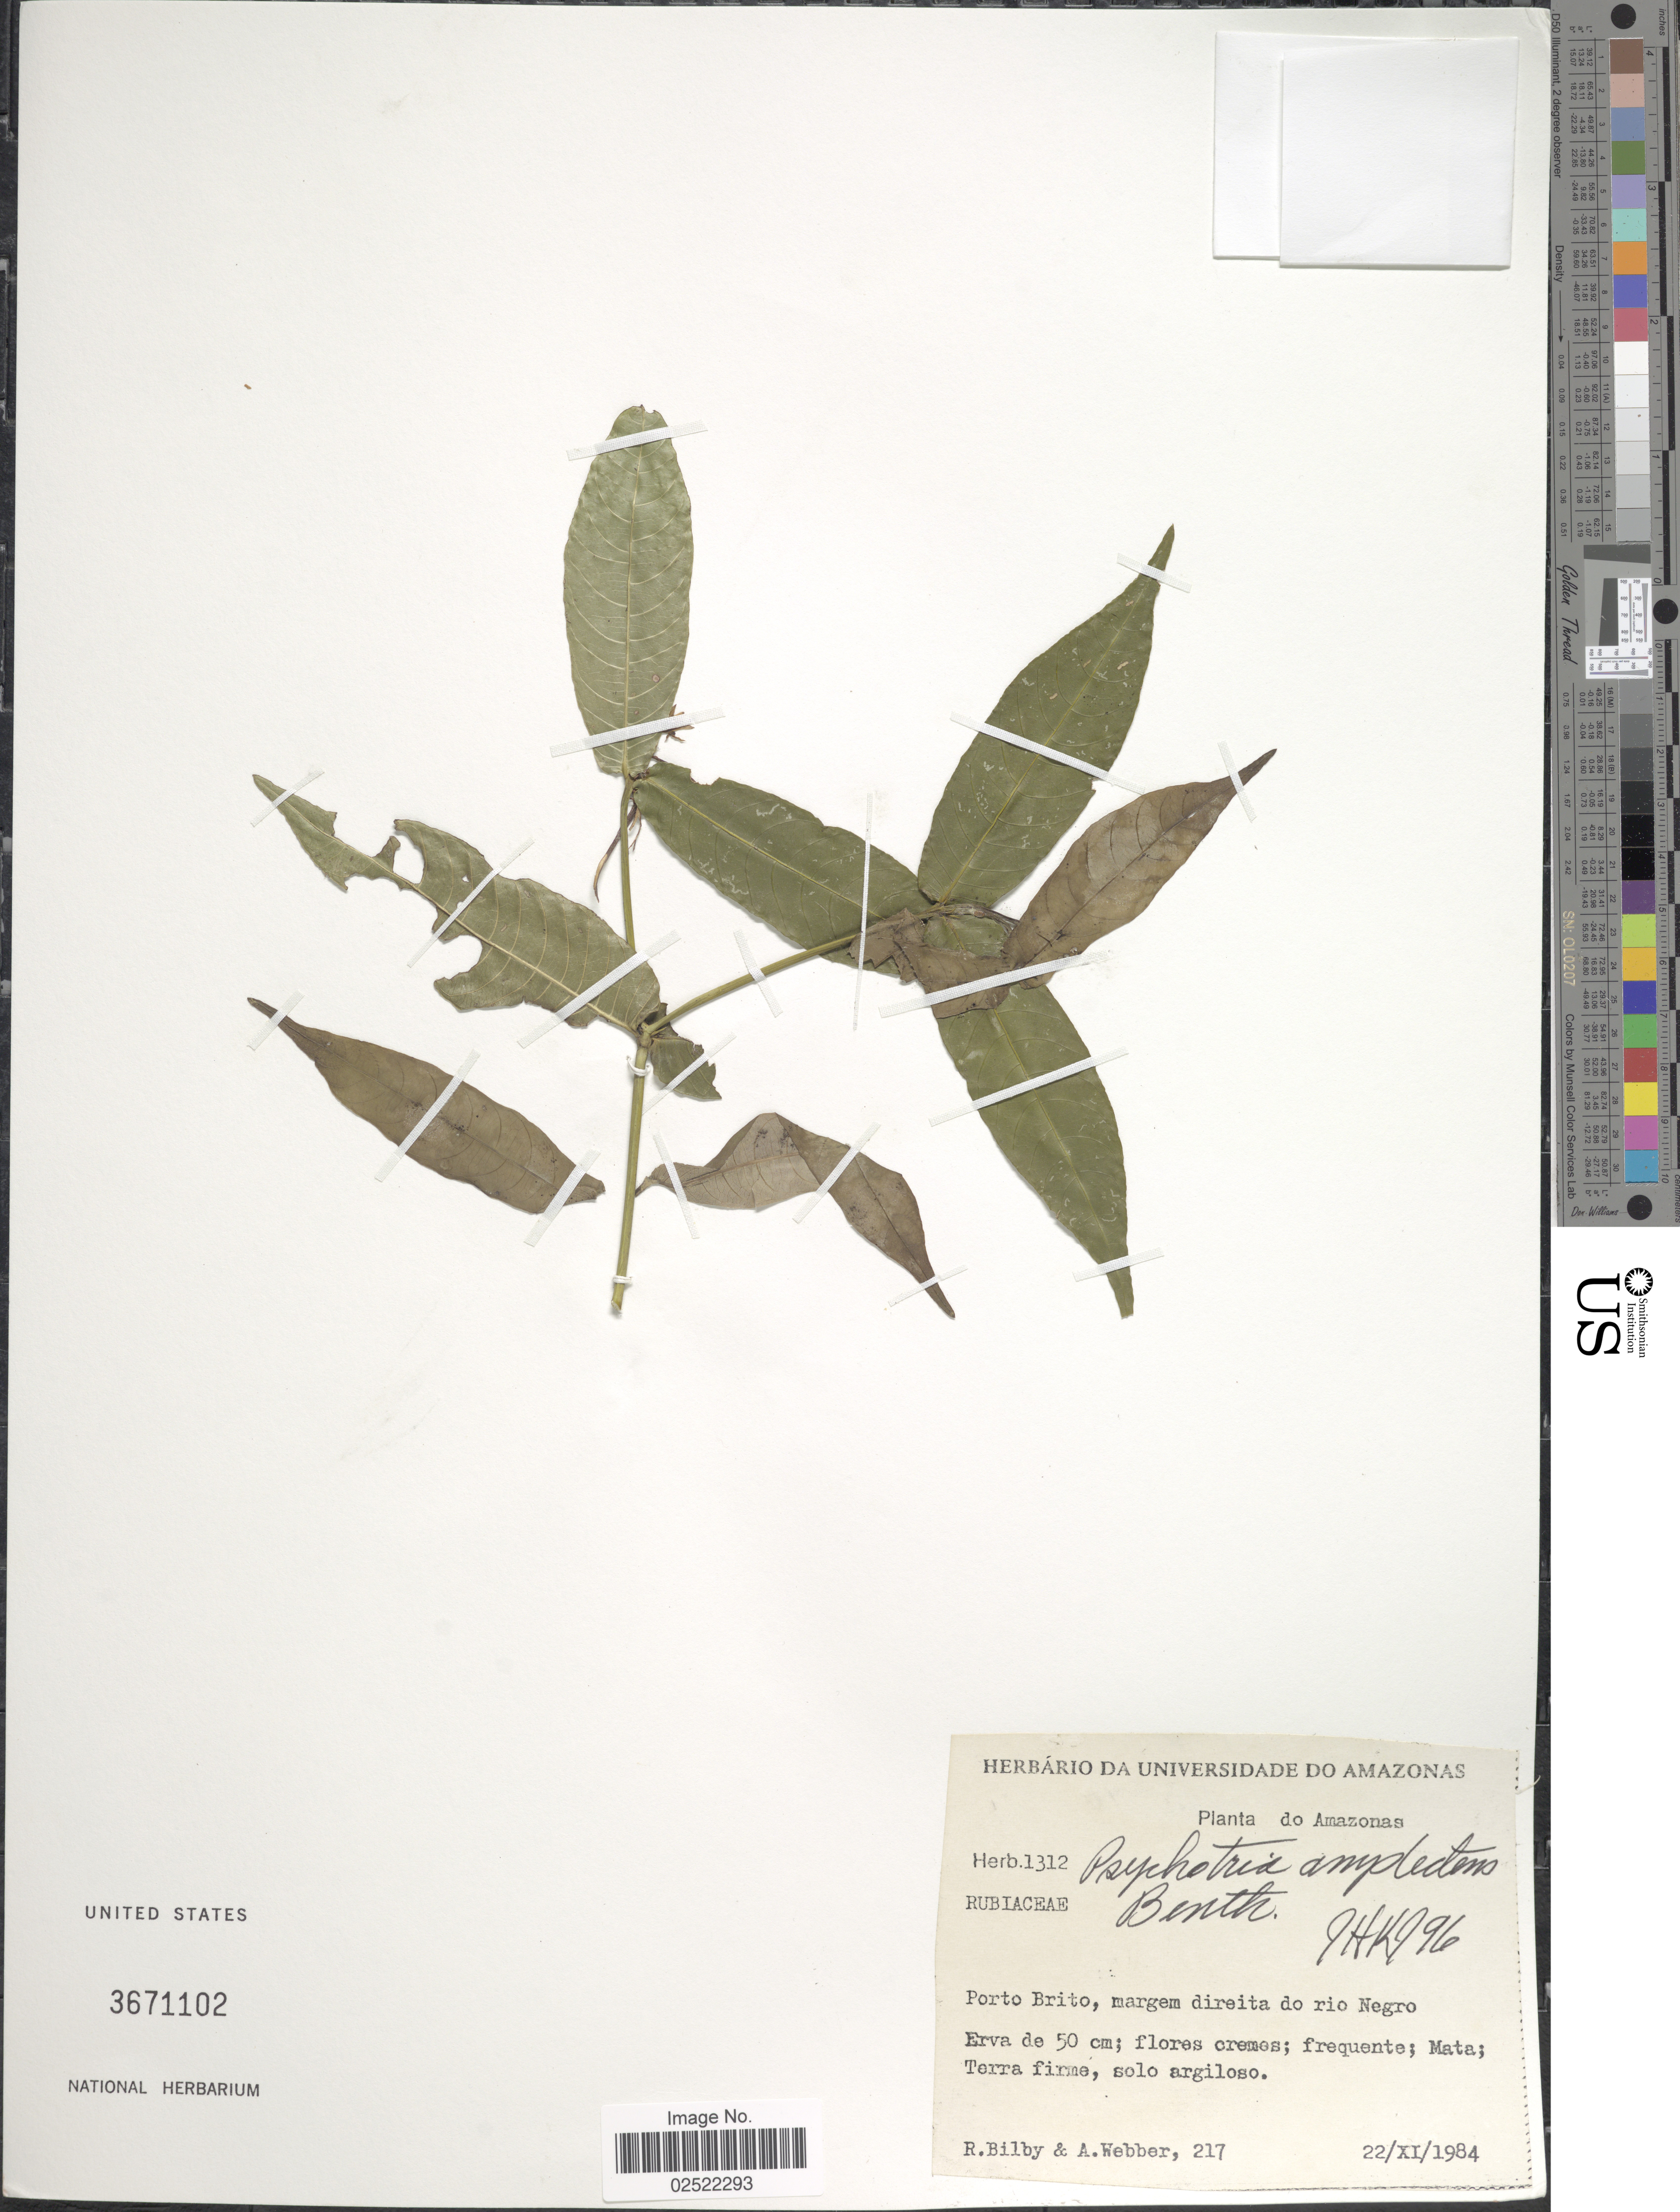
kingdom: Plantae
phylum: Tracheophyta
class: Magnoliopsida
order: Gentianales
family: Rubiaceae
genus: Psychotria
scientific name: Psychotria amplectens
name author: Benth.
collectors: R. Bilby & A. Webber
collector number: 217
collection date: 1984-11-22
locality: do Amazonas, Porto Brito, margem direita do rio Negro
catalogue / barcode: US 3671102